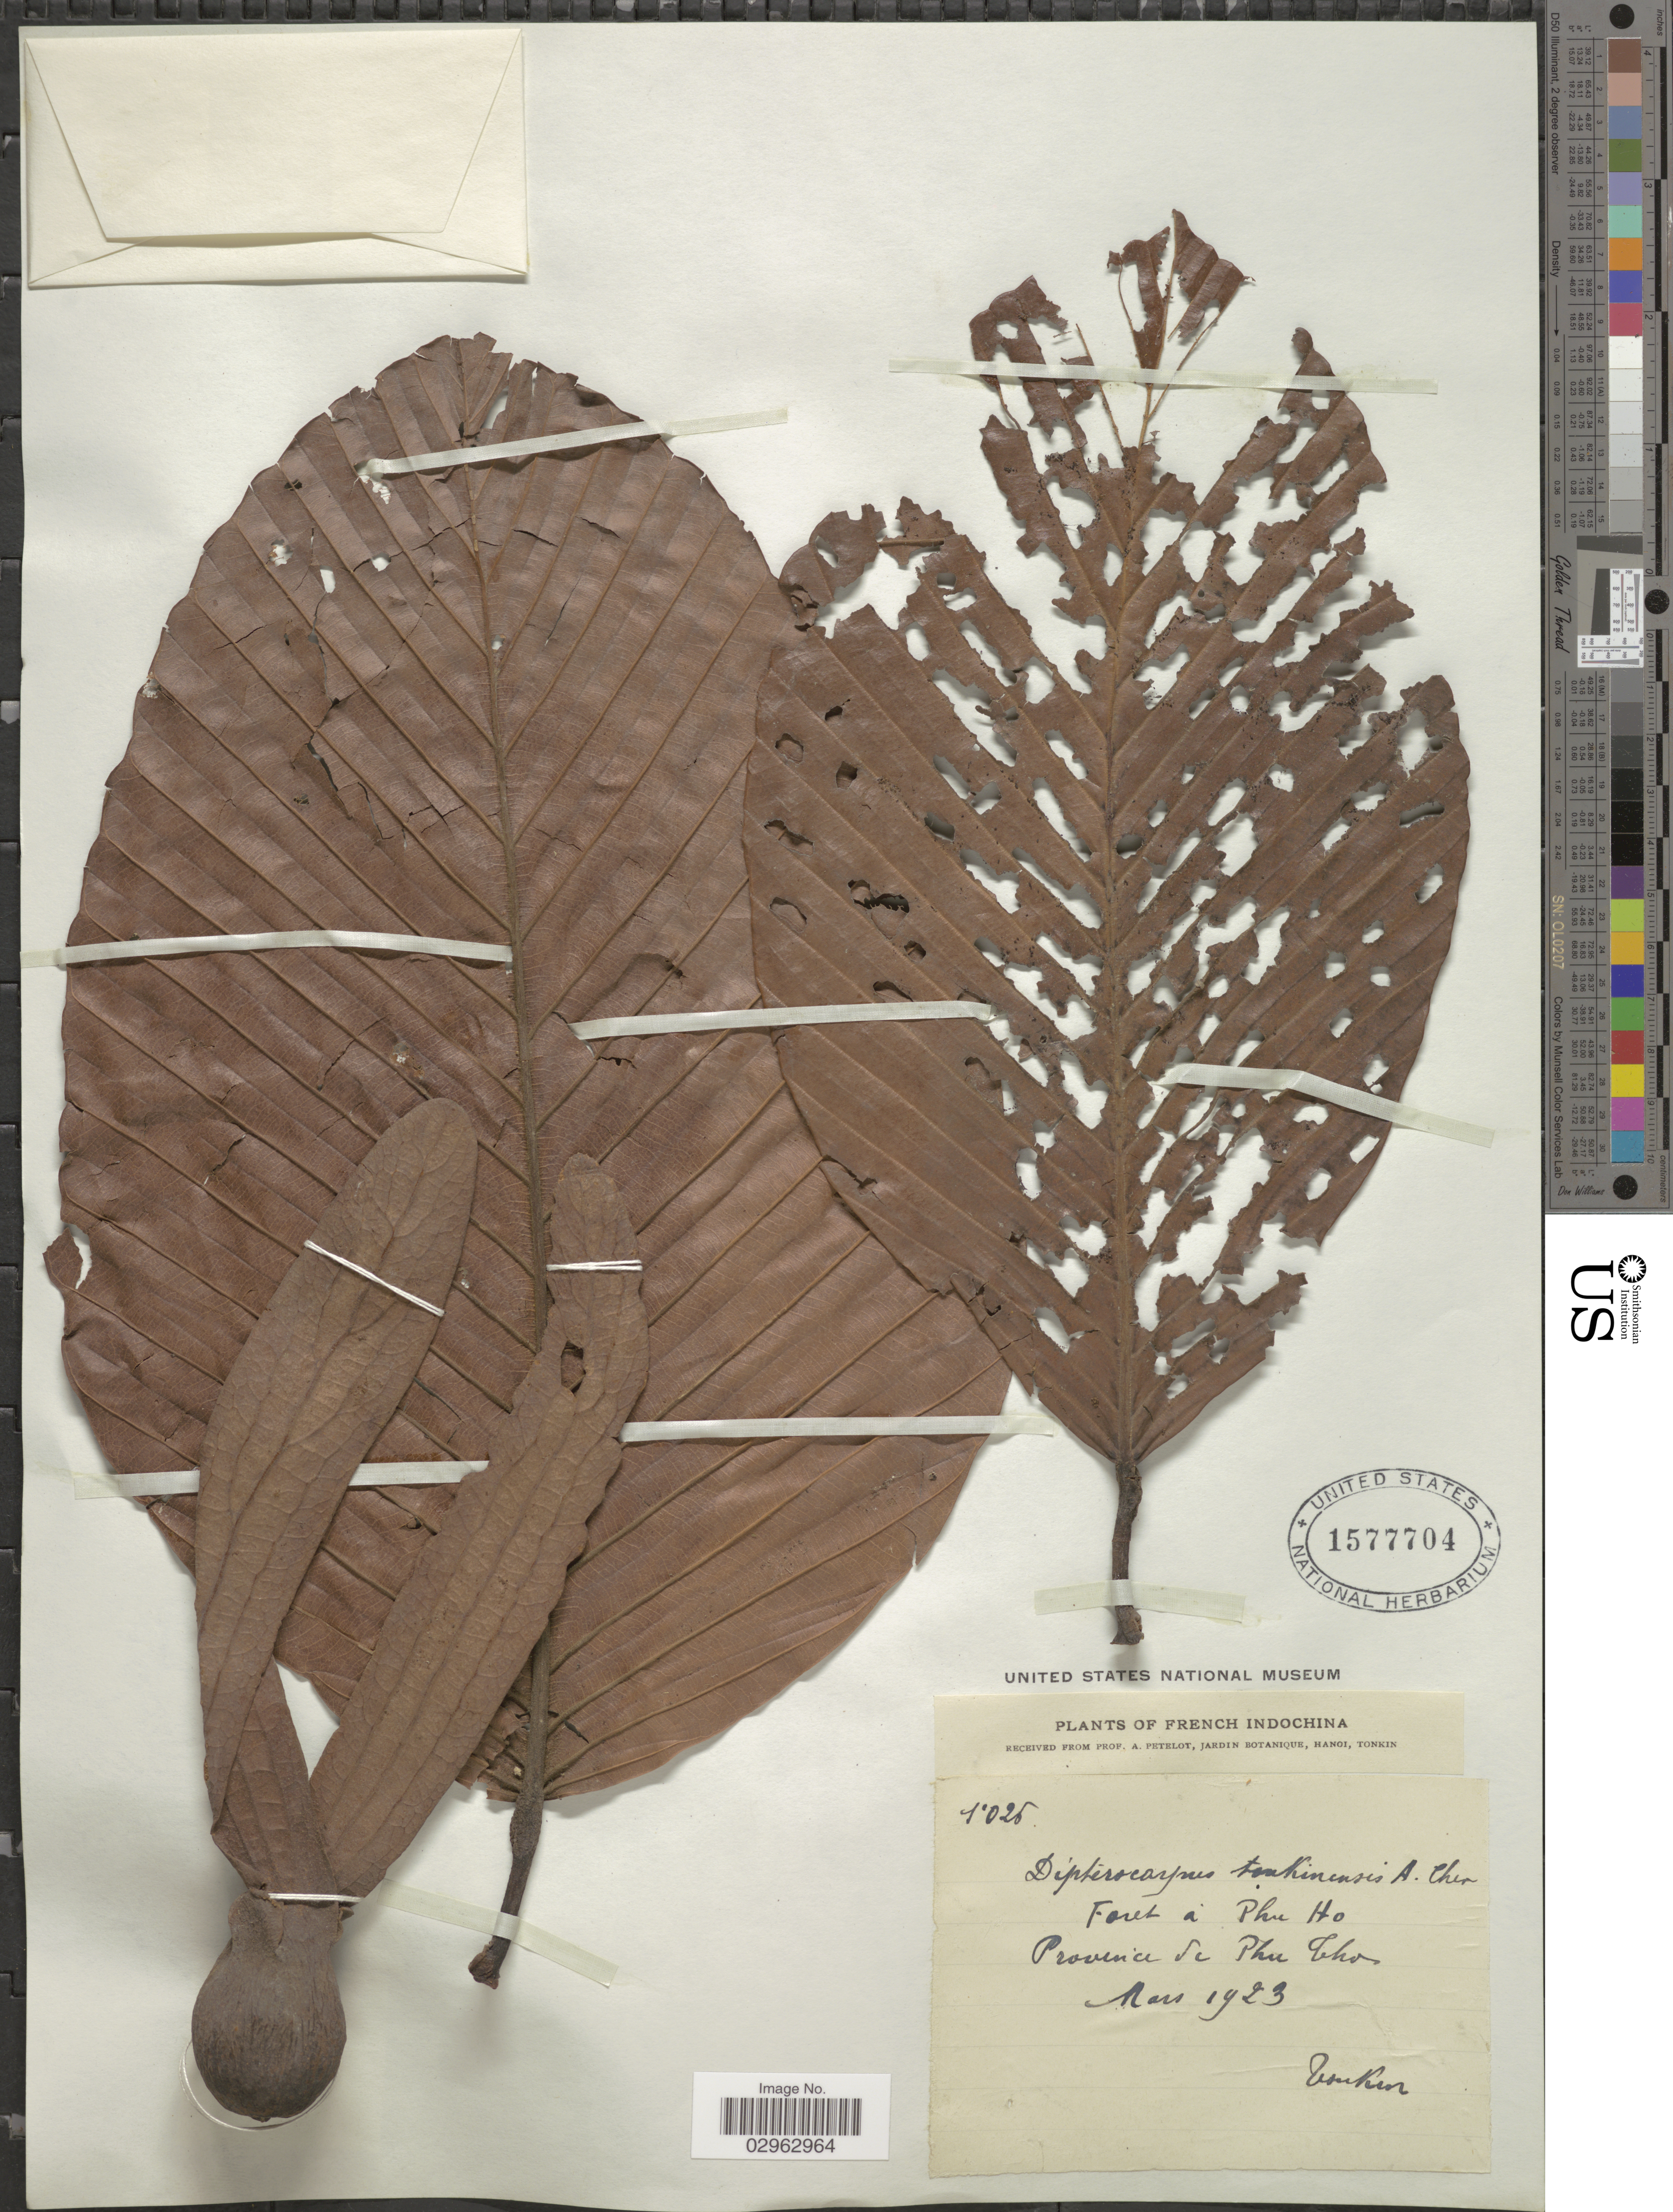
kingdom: Plantae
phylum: Tracheophyta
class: Magnoliopsida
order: Malvales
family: Dipterocarpaceae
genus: Dipterocarpus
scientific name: Dipterocarpus tonkinensis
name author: A. Chev.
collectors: A. Petelot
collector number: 1026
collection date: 1923-03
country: Vietnam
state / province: Phu Tho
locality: Tonkin. French Indochina. Foret à Phu Ho.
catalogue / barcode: US 1577704